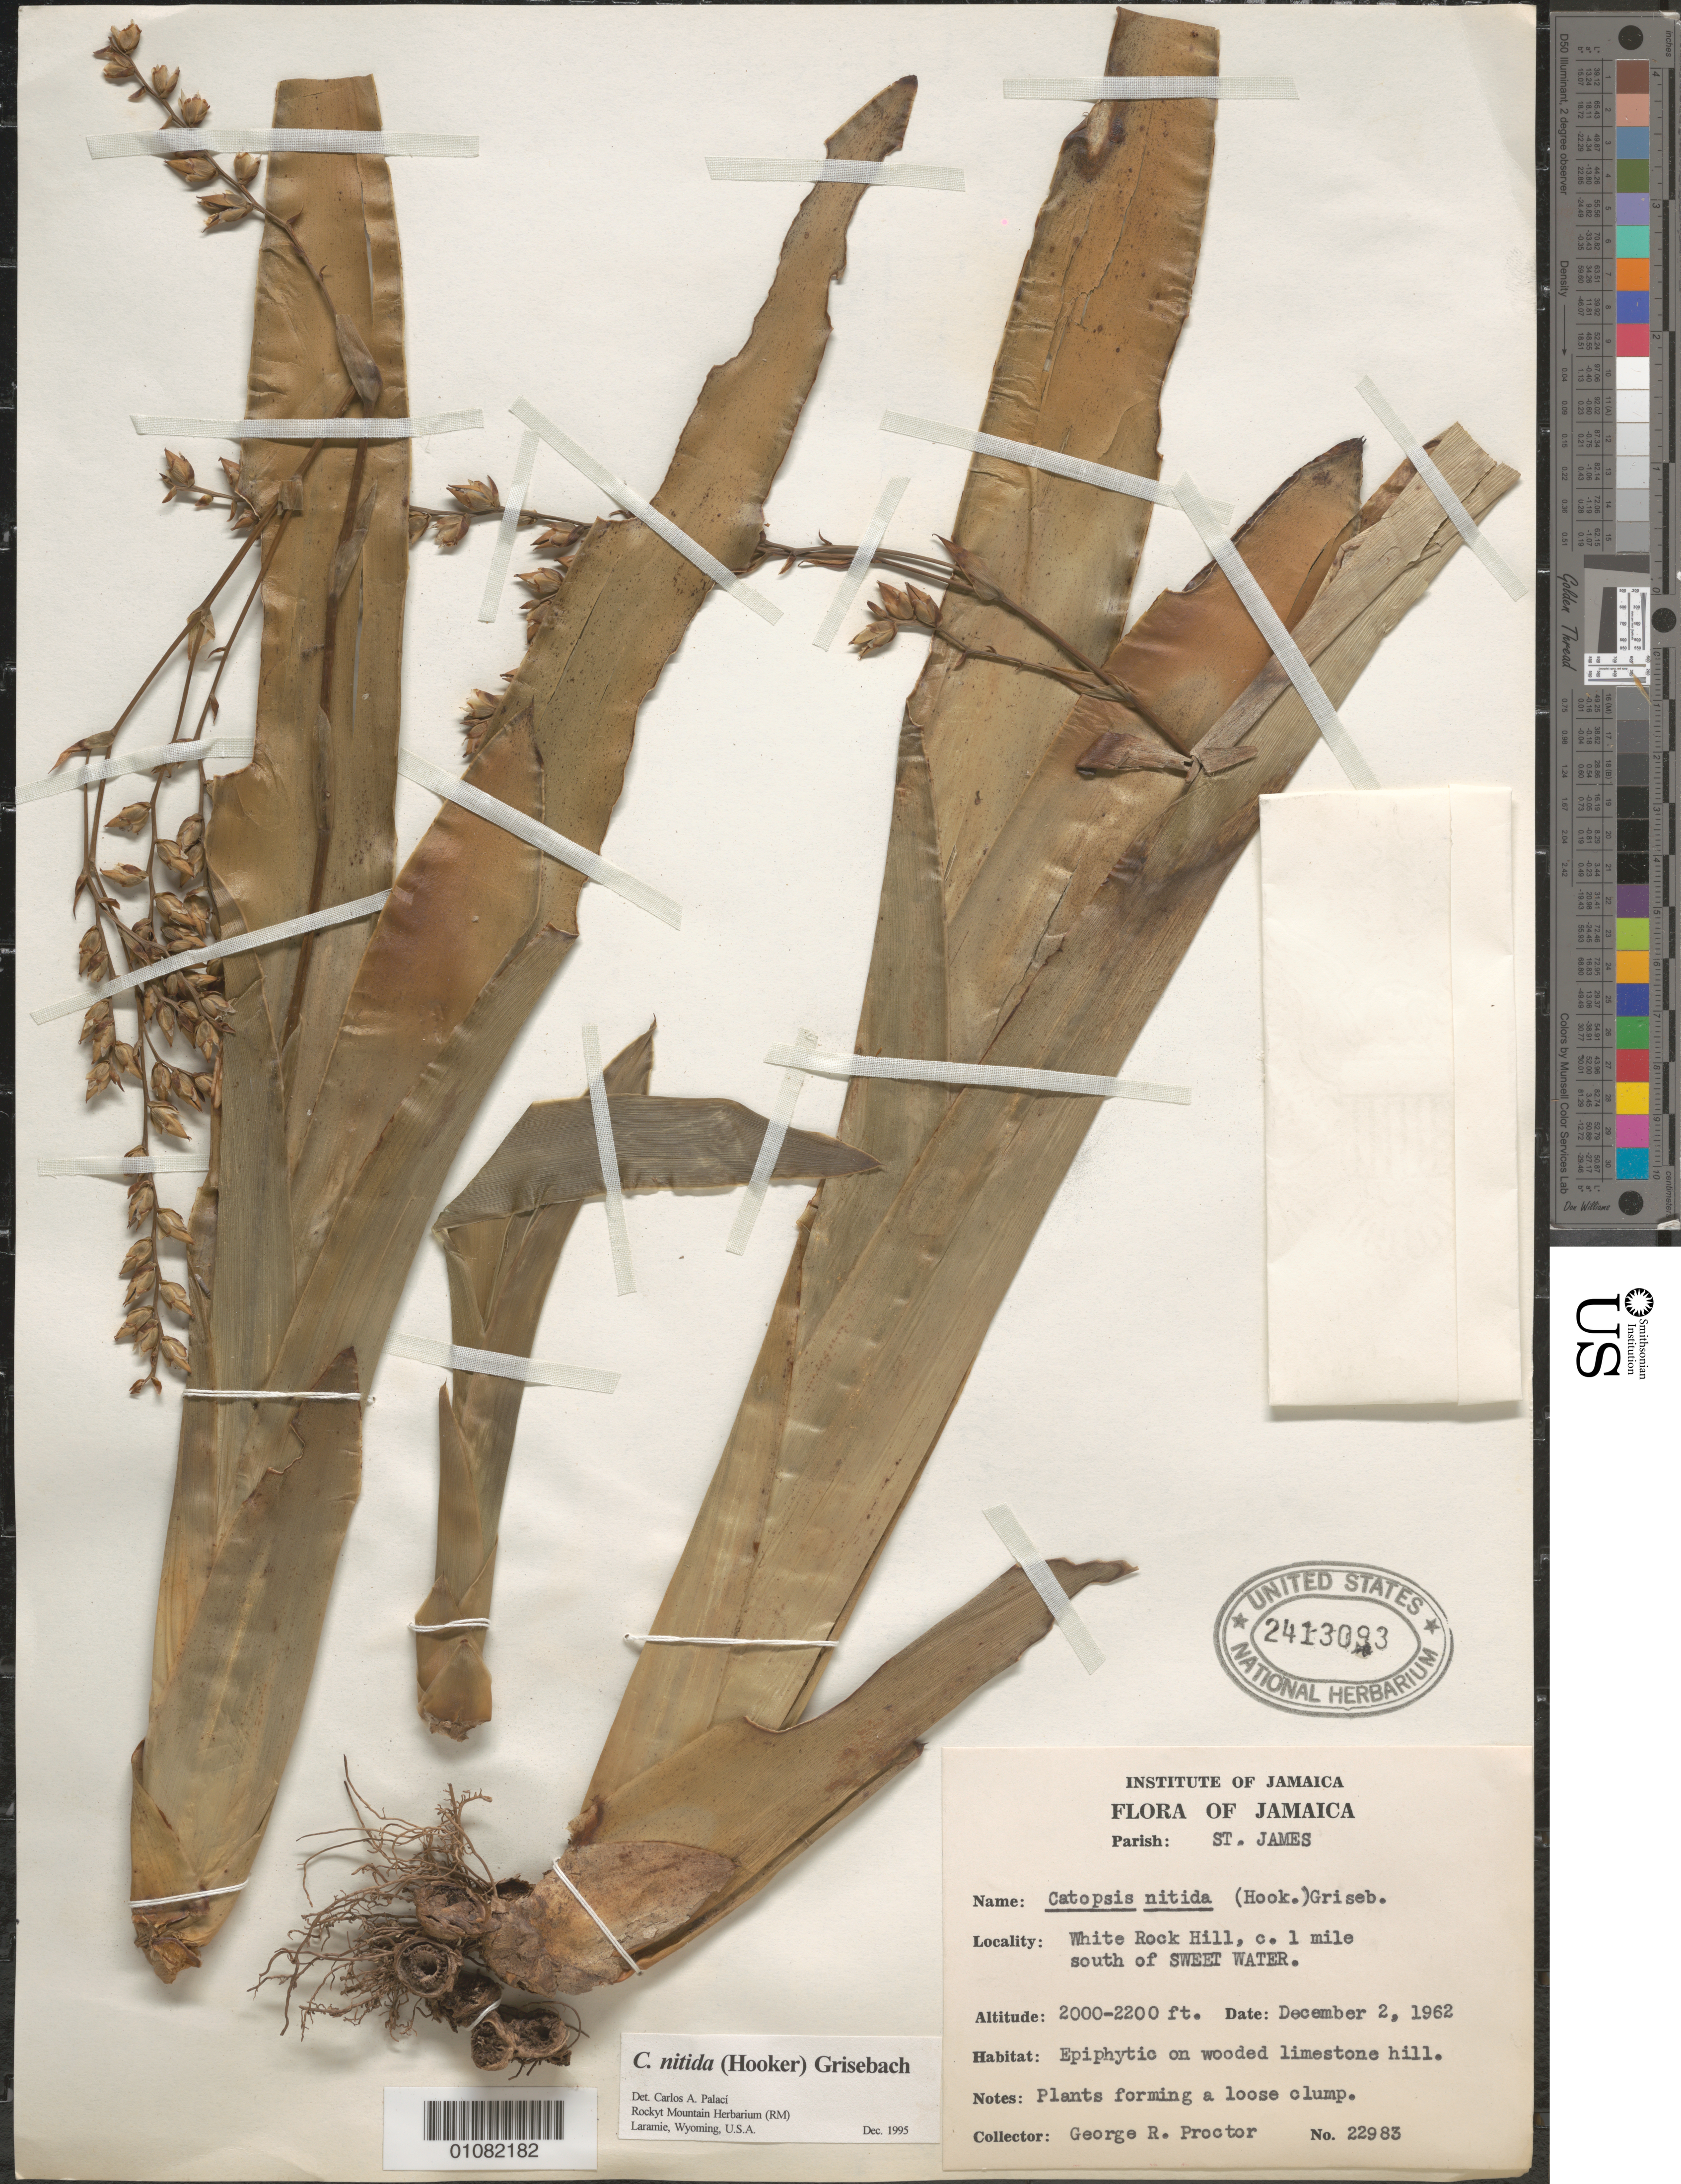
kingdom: Plantae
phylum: Tracheophyta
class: Liliopsida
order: Poales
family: Bromeliaceae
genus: Catopsis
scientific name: Catopsis nitida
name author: (Hook.) Griseb.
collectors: G. R. Proctor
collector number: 22983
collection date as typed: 02 Dec 1962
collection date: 1962-12-02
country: Jamaica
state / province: Saint James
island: Jamaica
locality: White Rock Hill, c. 1 mile S of Sweet Water.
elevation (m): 610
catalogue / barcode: US 2413093